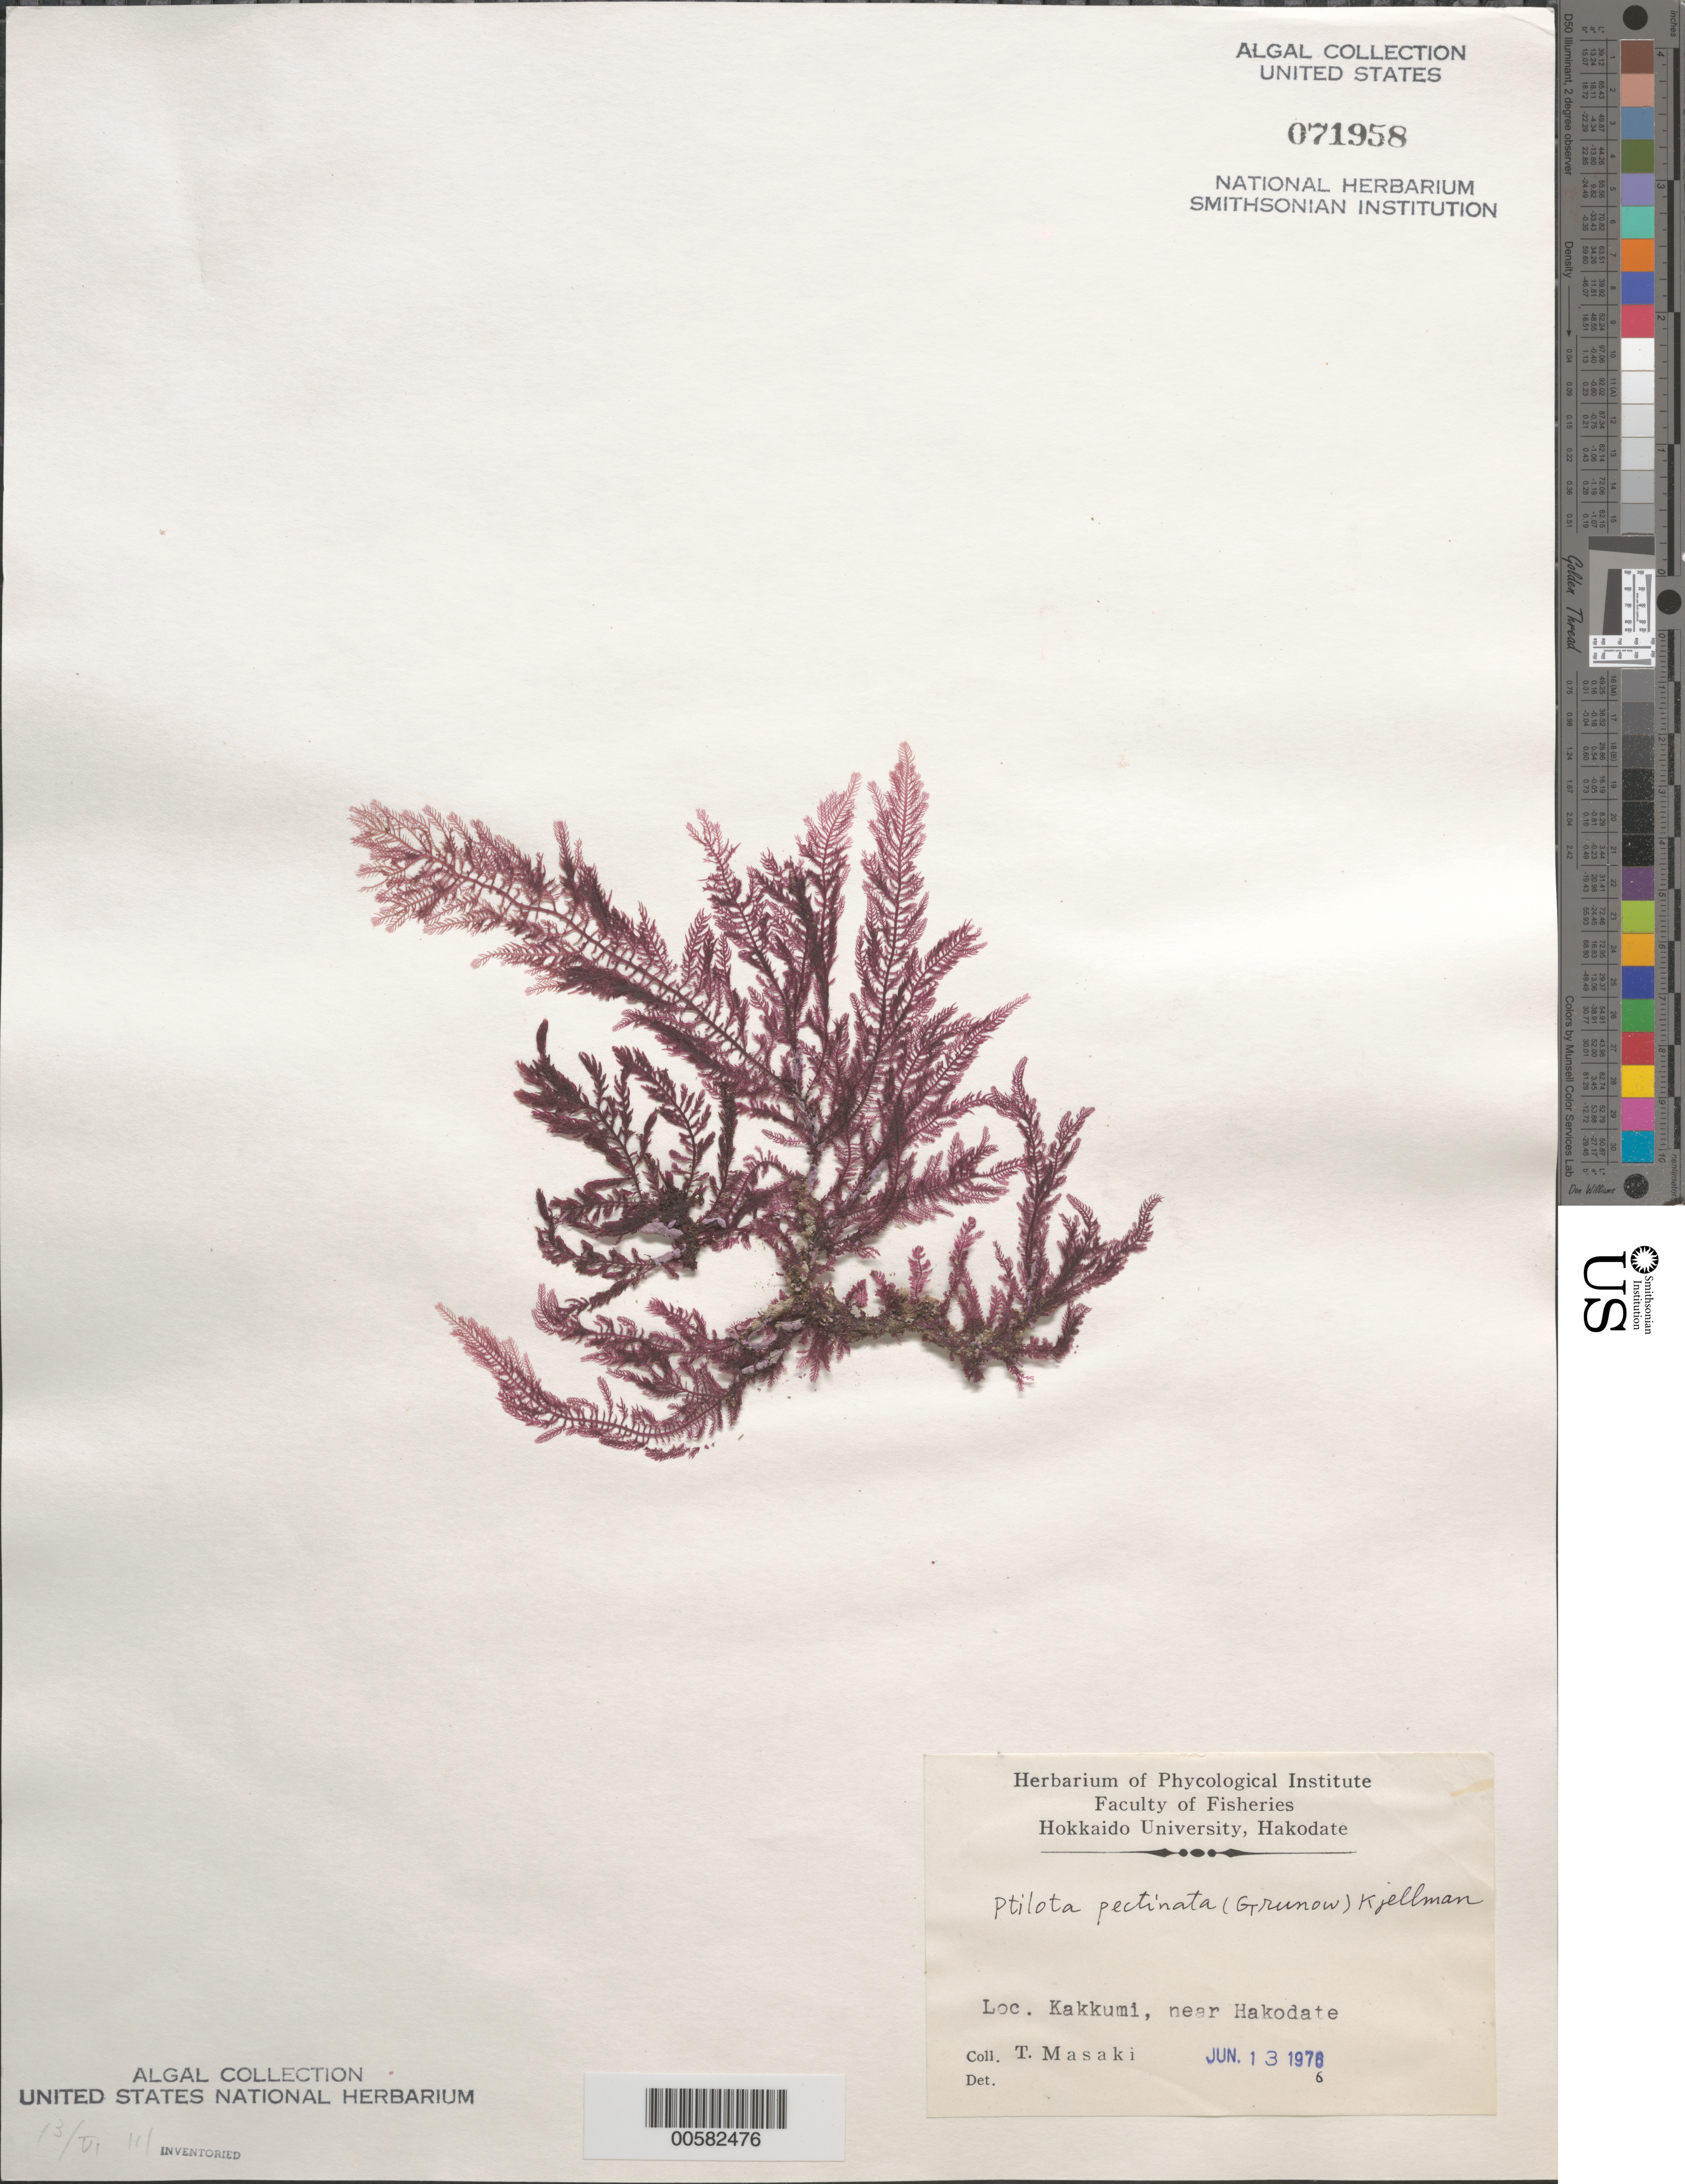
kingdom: Plantae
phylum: Rhodophyta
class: Florideophyceae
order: Ceramiales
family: Wrangeliaceae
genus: Ptilota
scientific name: Ptilota serrata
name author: Kützing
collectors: T. Masaki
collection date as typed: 13 Jun 1978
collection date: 1978-06-13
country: Japan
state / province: Hokkaido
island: Hokkaido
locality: Kakkumi, near Hakodate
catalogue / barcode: US 71958